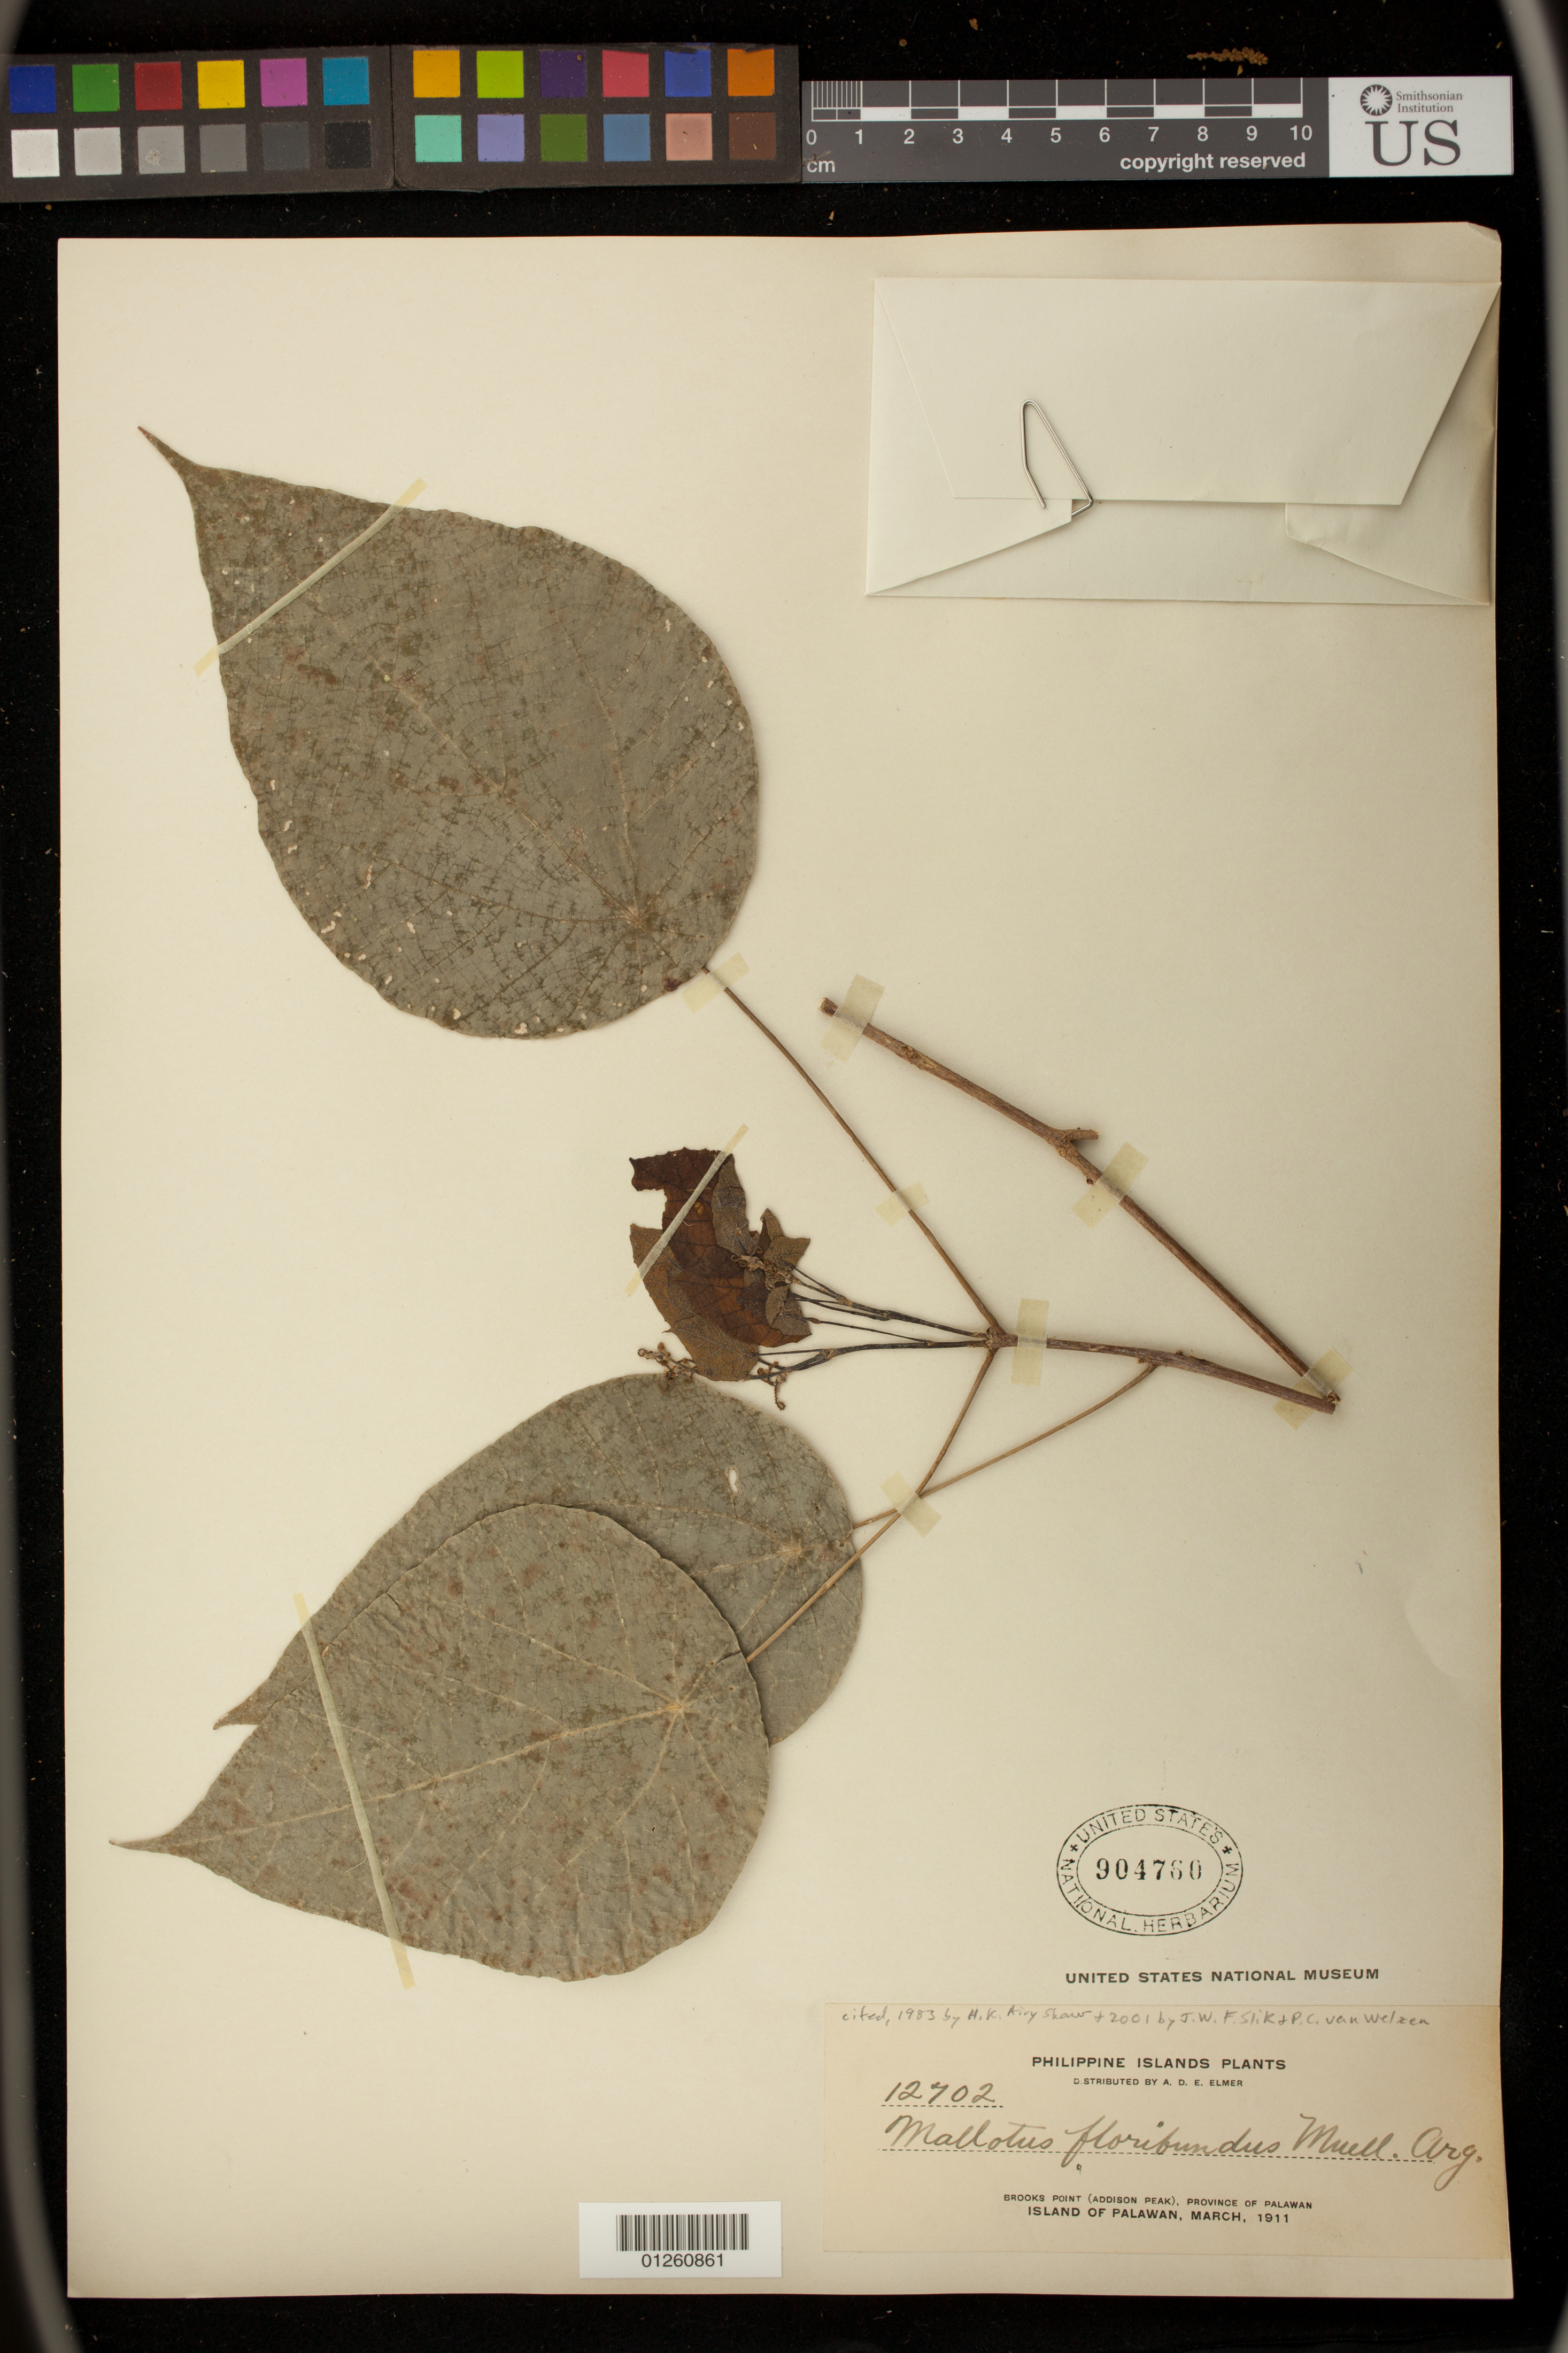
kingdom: Plantae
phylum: Tracheophyta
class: Magnoliopsida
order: Malpighiales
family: Euphorbiaceae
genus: Mallotus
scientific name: Mallotus floribundus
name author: (Blume) Müll. Arg.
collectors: A. D. E. Elmer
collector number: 12702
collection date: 1911-03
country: Philippines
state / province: Mimaropa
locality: Brooks Point (Addison Peak), Province of Palawan, Island of Palawan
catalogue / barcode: US 904760